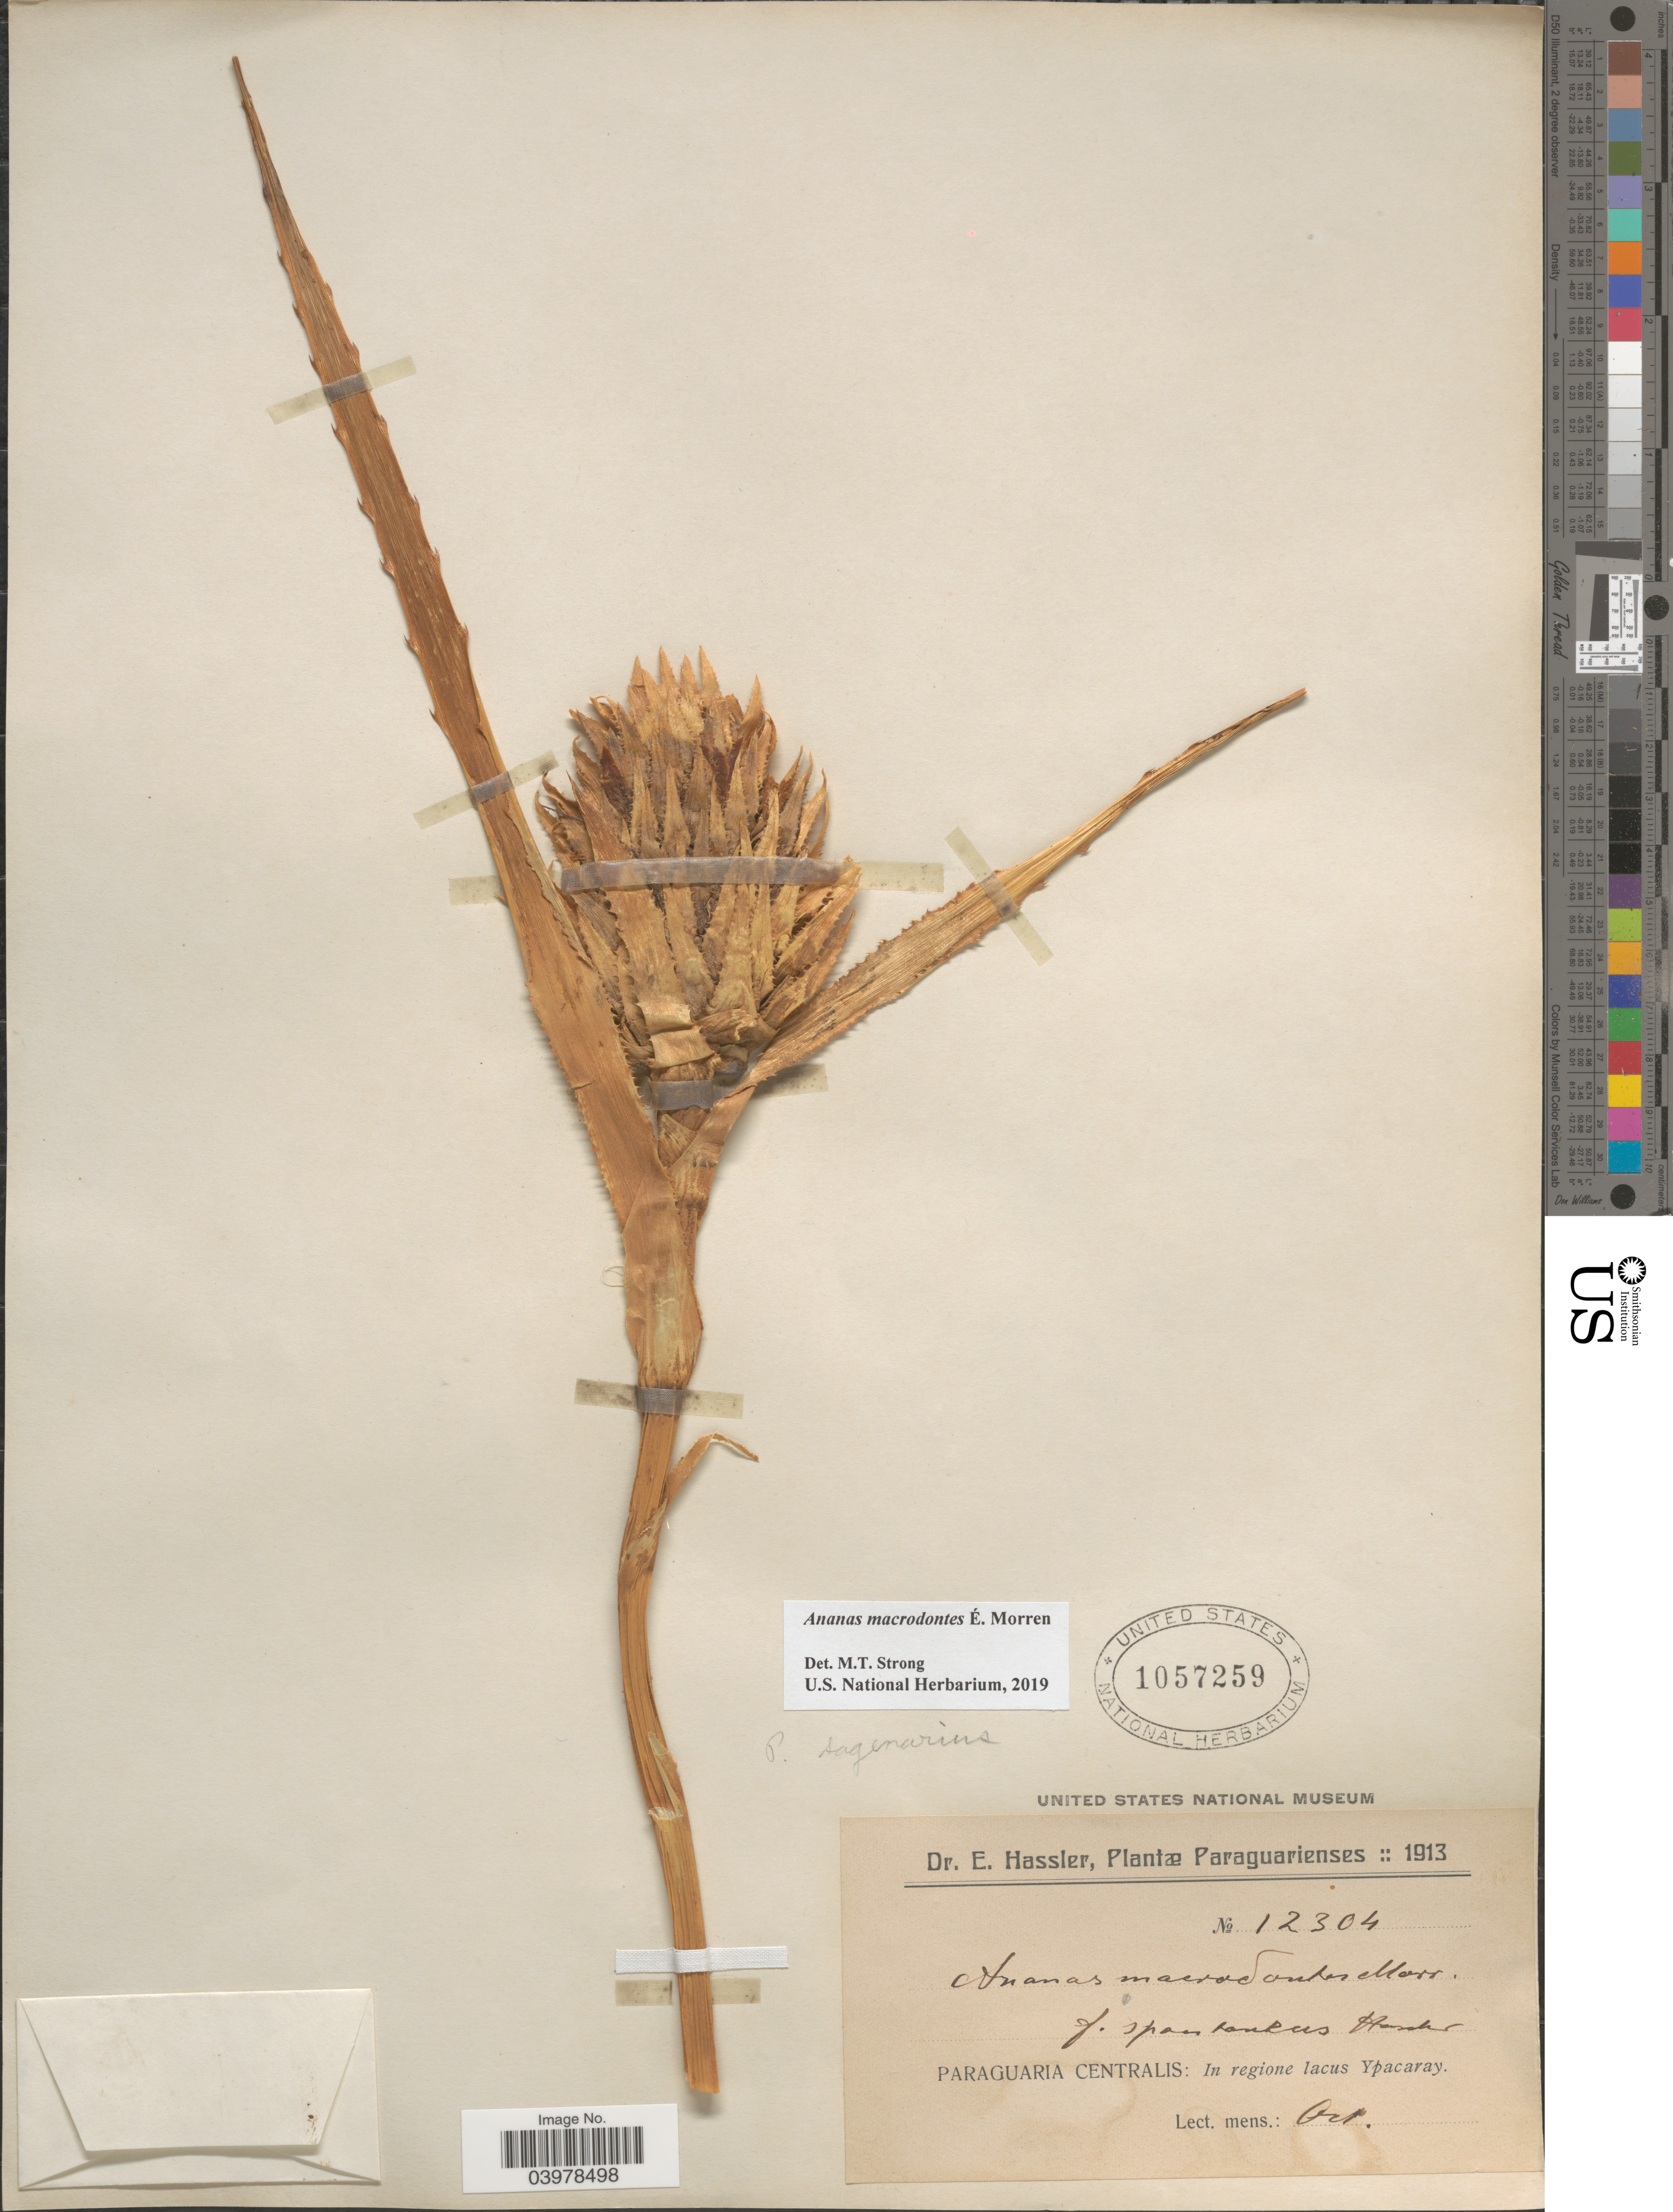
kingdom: Plantae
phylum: Tracheophyta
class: Liliopsida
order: Poales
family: Bromeliaceae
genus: Ananas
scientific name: Ananas macrodontes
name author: É. Morren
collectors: E. Hassler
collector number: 12304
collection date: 1913-10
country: Paraguay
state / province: Central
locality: Paraguaria Centralis: In regione lacus Ypacaray.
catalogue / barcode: US 1057259